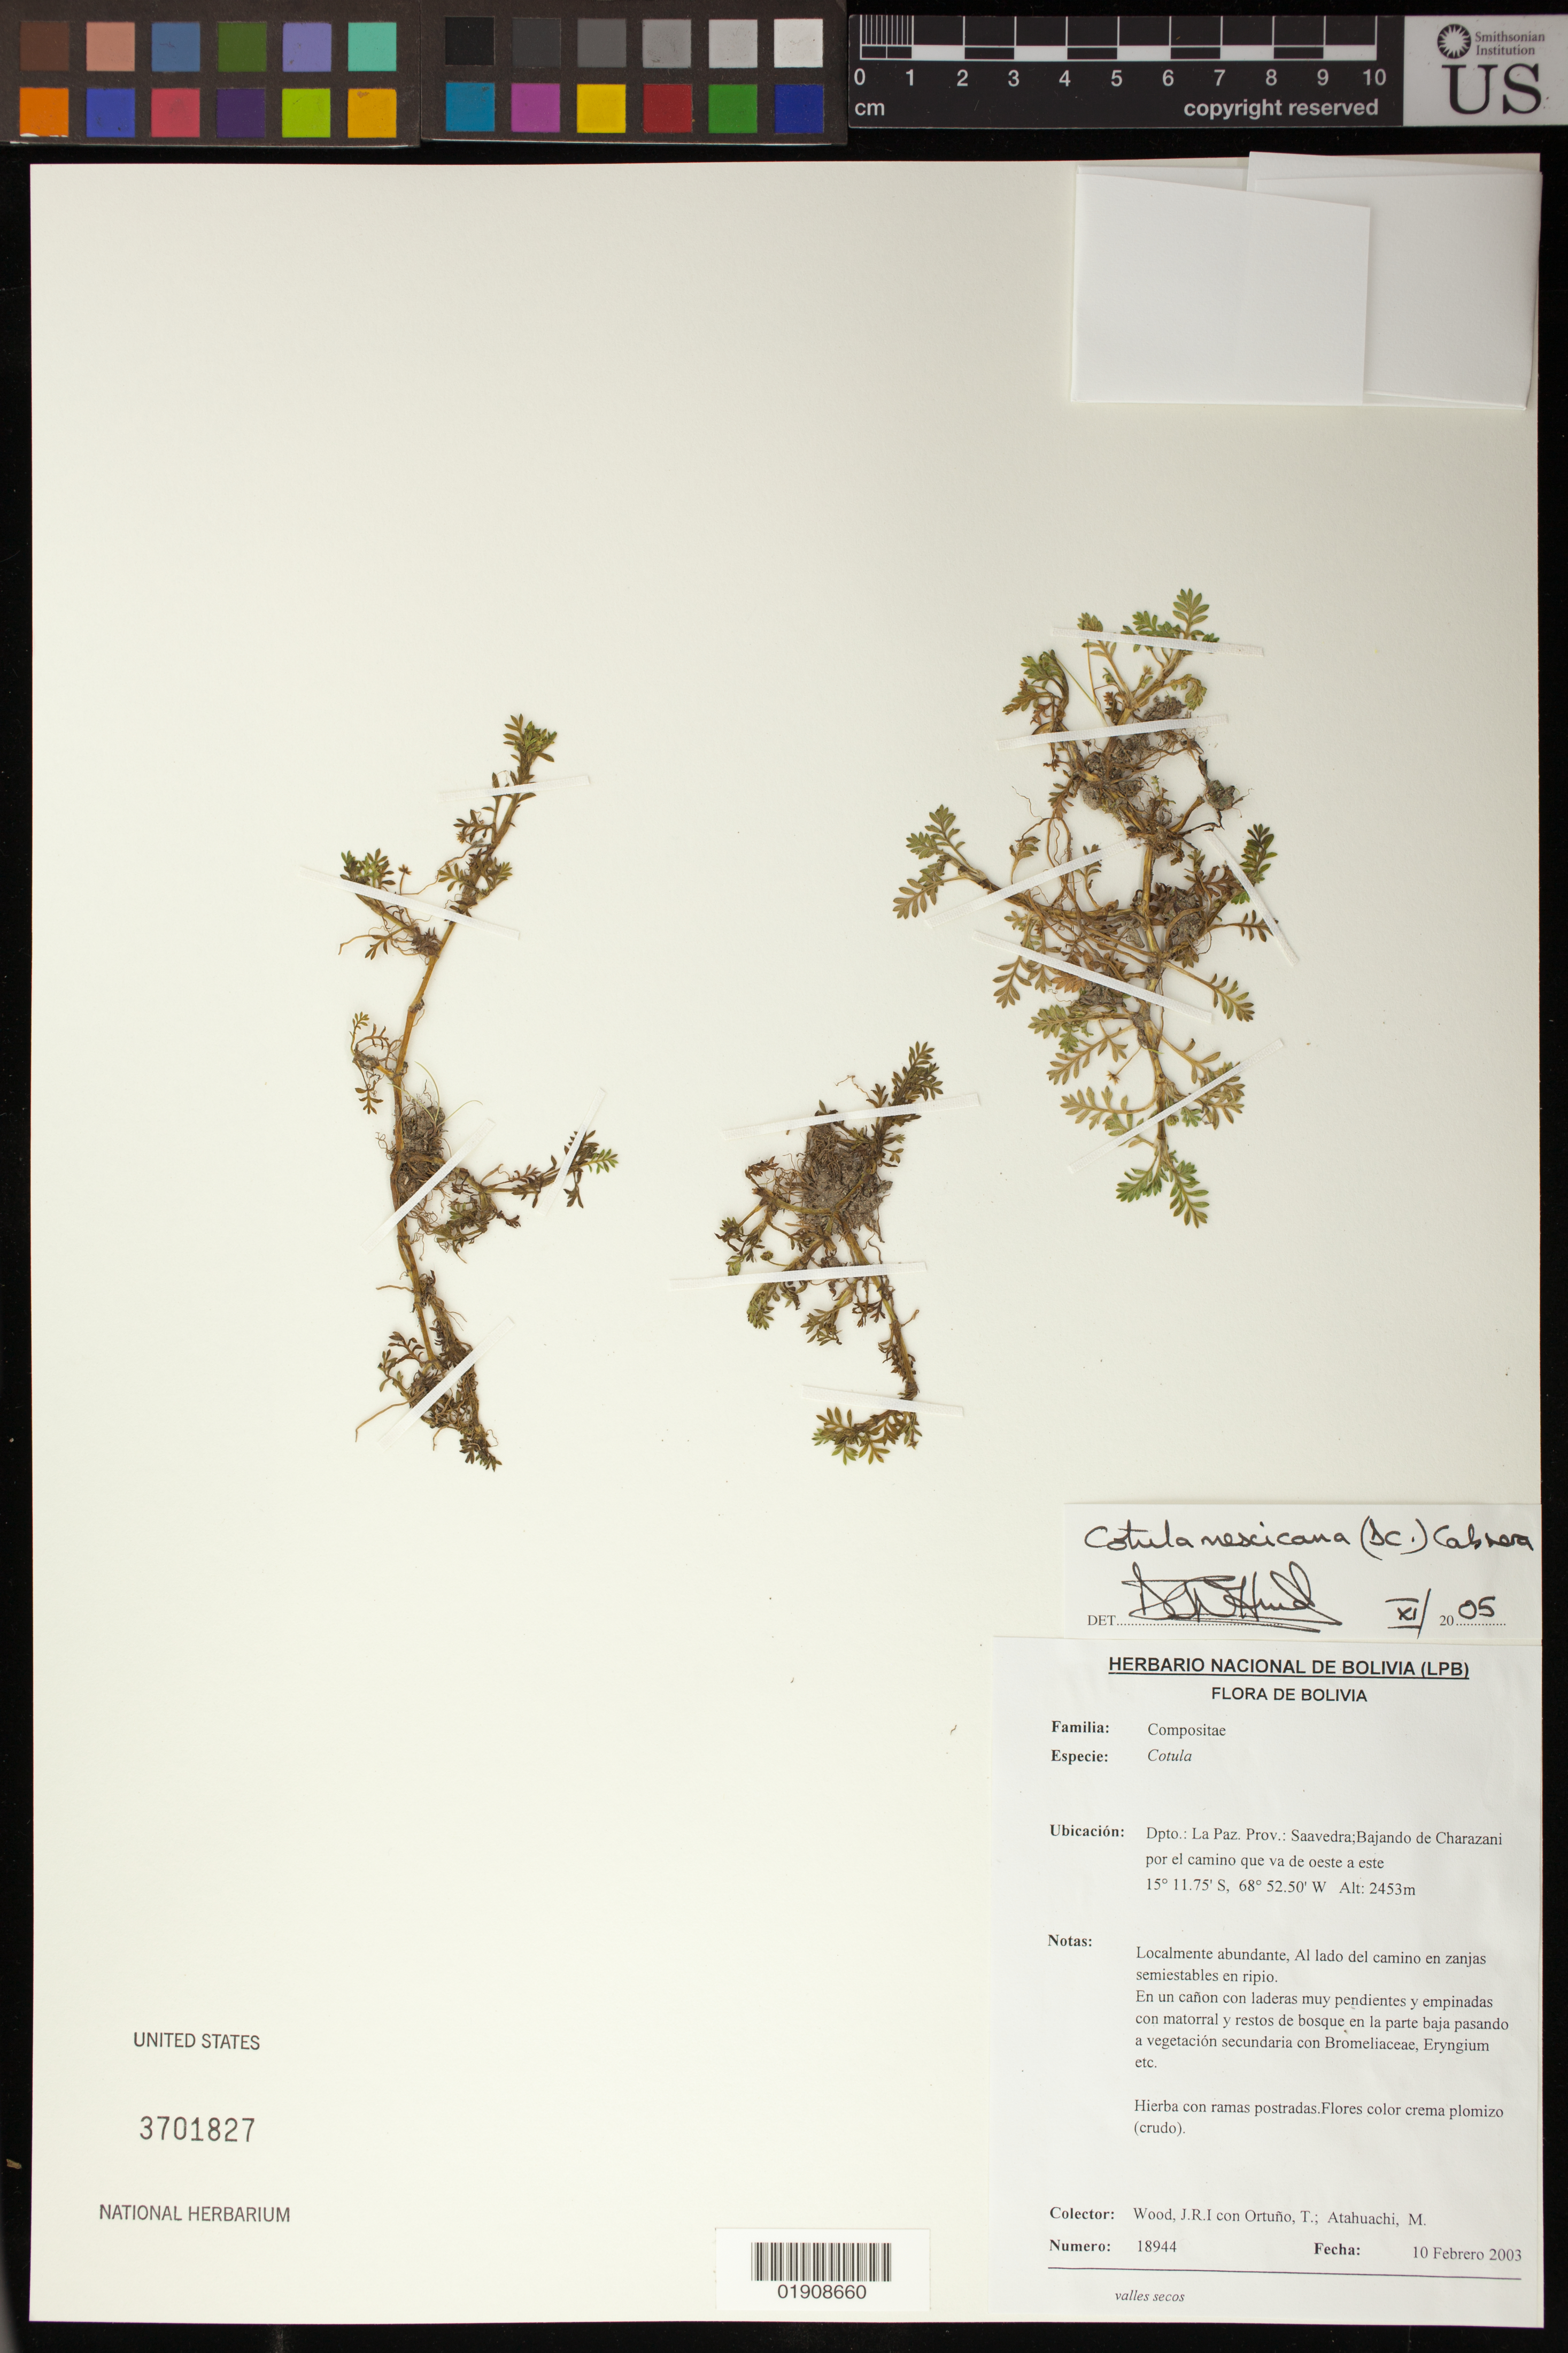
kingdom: Plantae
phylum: Tracheophyta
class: Magnoliopsida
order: Asterales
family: Asteraceae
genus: Cotula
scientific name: Cotula mexicana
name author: (DC.) Cabrera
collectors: J. R. I. Wood, T. Ortuno & M. Atahuachi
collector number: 18944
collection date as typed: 10 February 2003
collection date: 2003-02-10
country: Bolivia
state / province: La Paz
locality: Saavedra; Bajando de Charazani por el camino que va de oeste a este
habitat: Localmente abundante, Al lado del camino en zanjas semiestables en ripio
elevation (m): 2453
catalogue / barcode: US 3701827